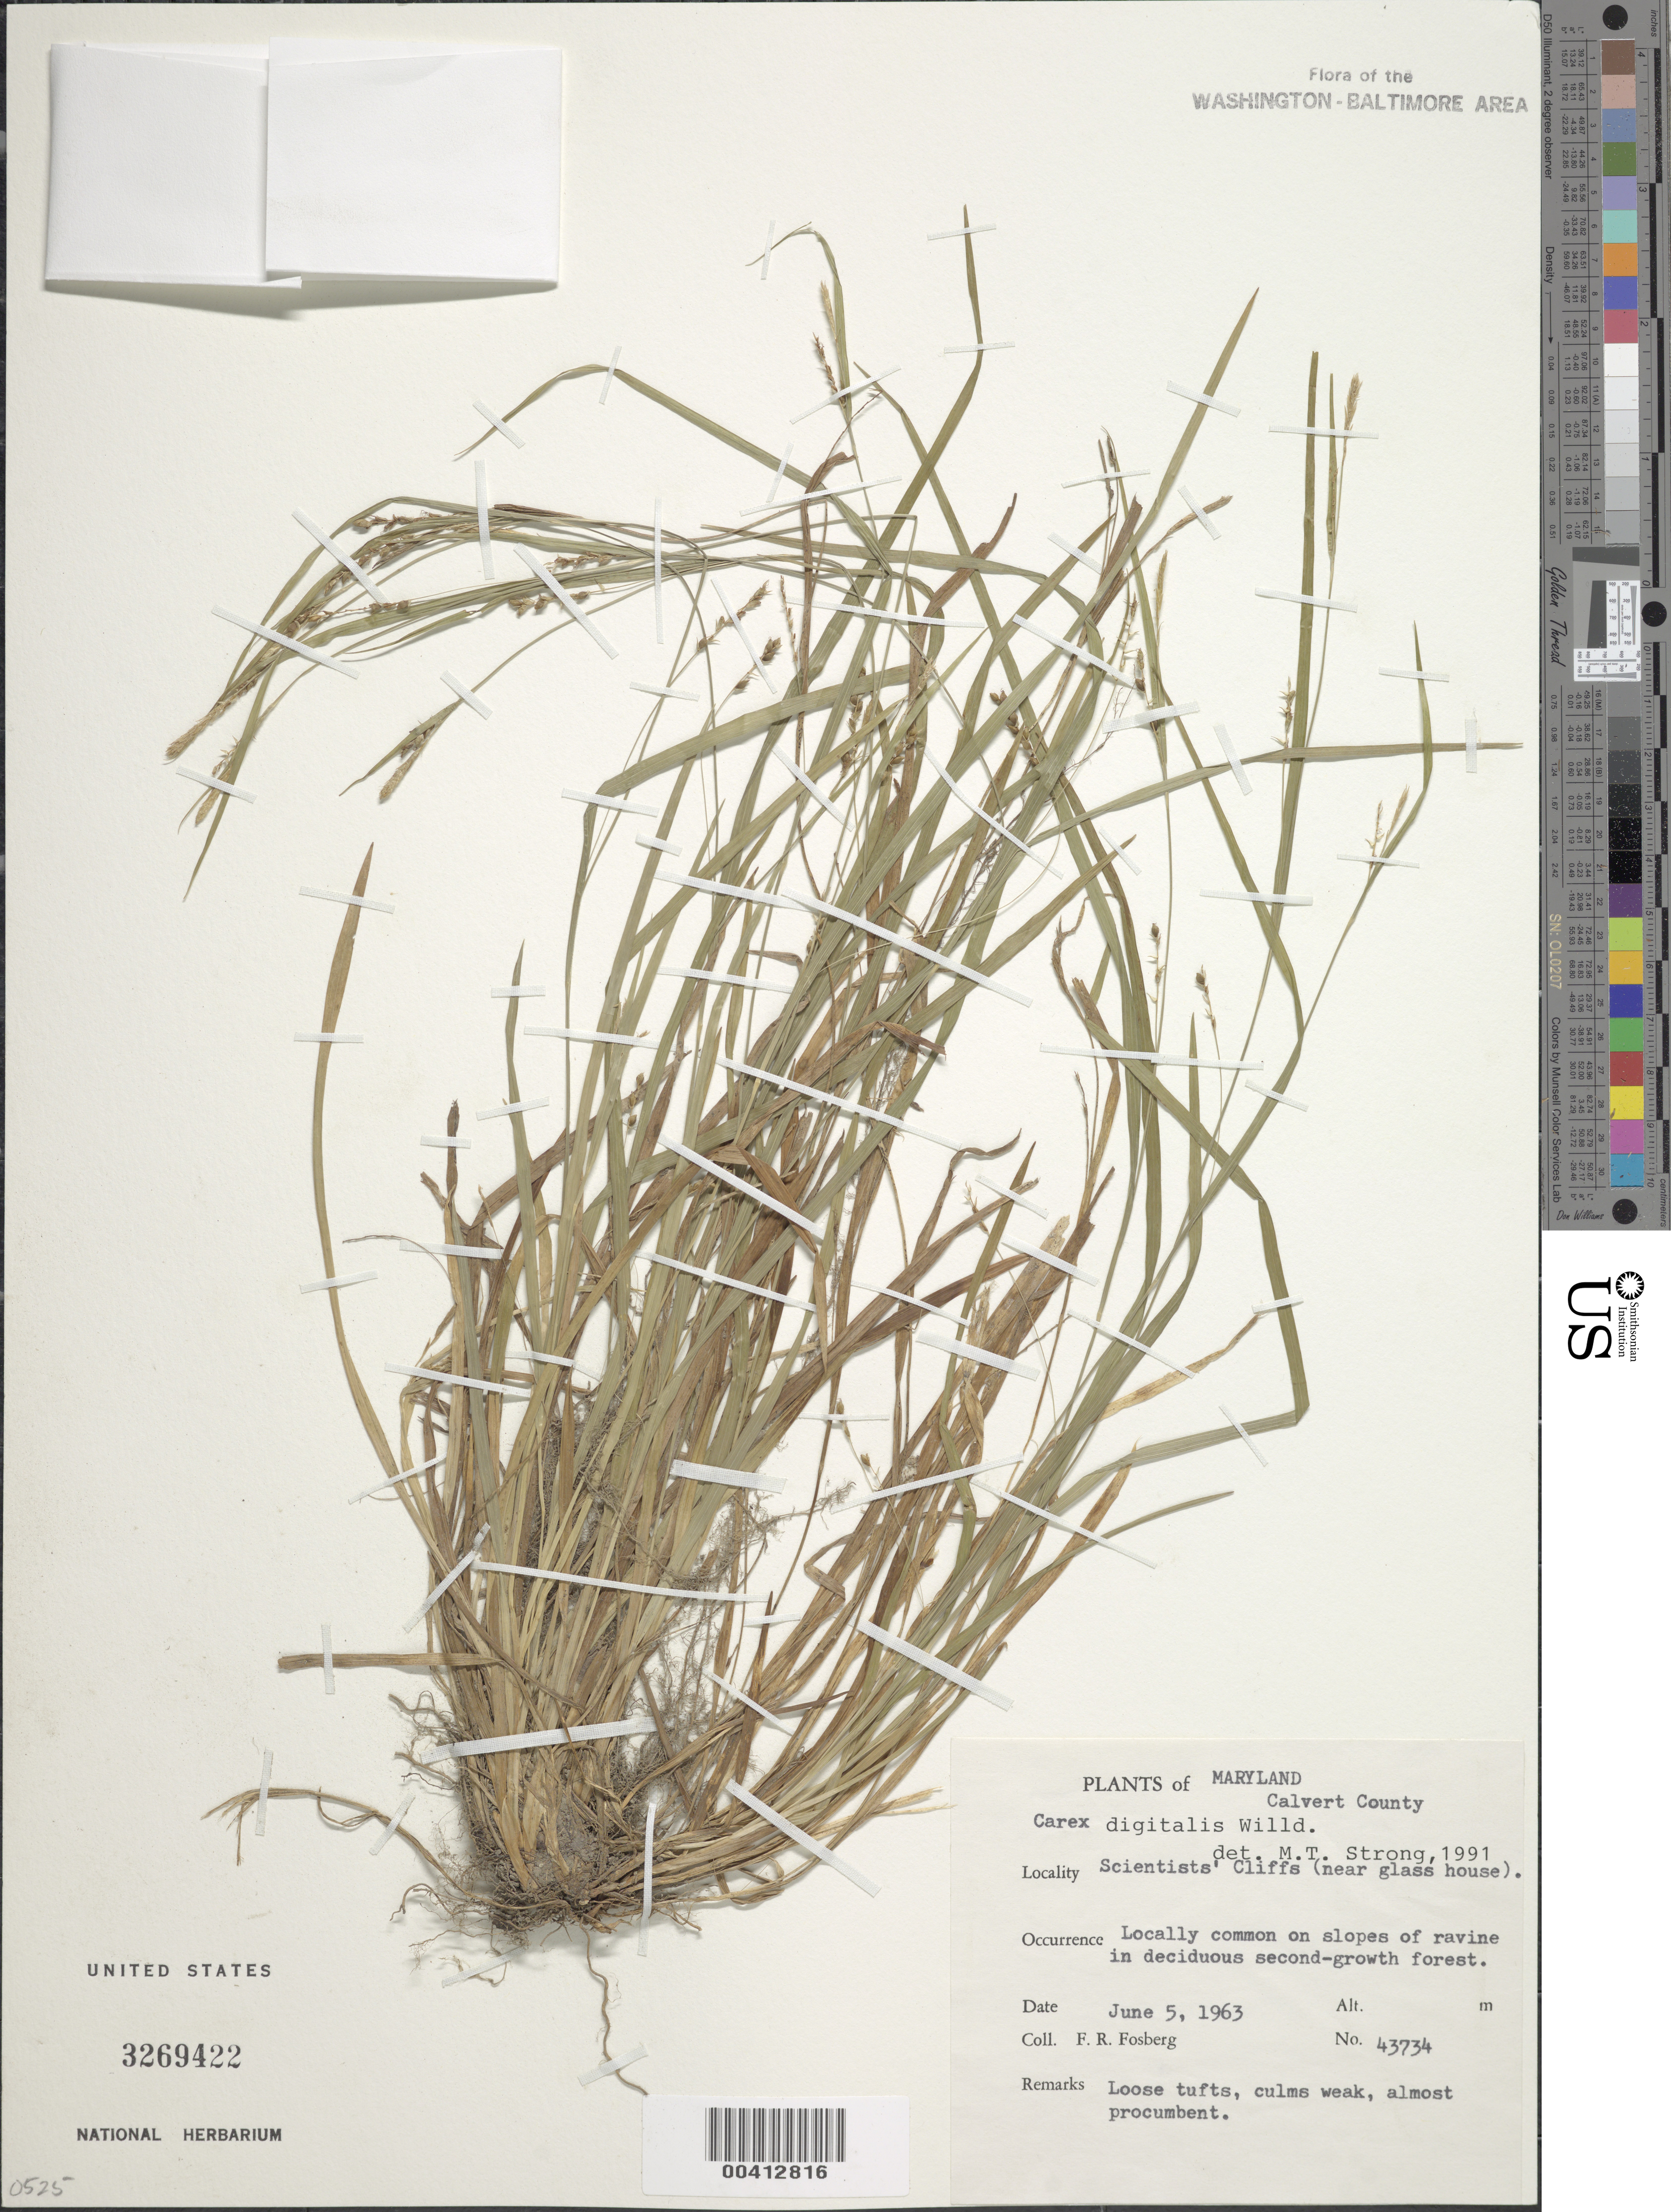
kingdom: Plantae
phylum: Tracheophyta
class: Liliopsida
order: Poales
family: Cyperaceae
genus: Carex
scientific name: Carex digitalis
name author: Willd.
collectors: F. R. Fosberg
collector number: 43734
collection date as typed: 05 May 1963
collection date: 1963-05-05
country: United States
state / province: Maryland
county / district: Calvert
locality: Scientists cliffs, near Glass House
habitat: In deciduous second- growth forest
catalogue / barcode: US 3269422